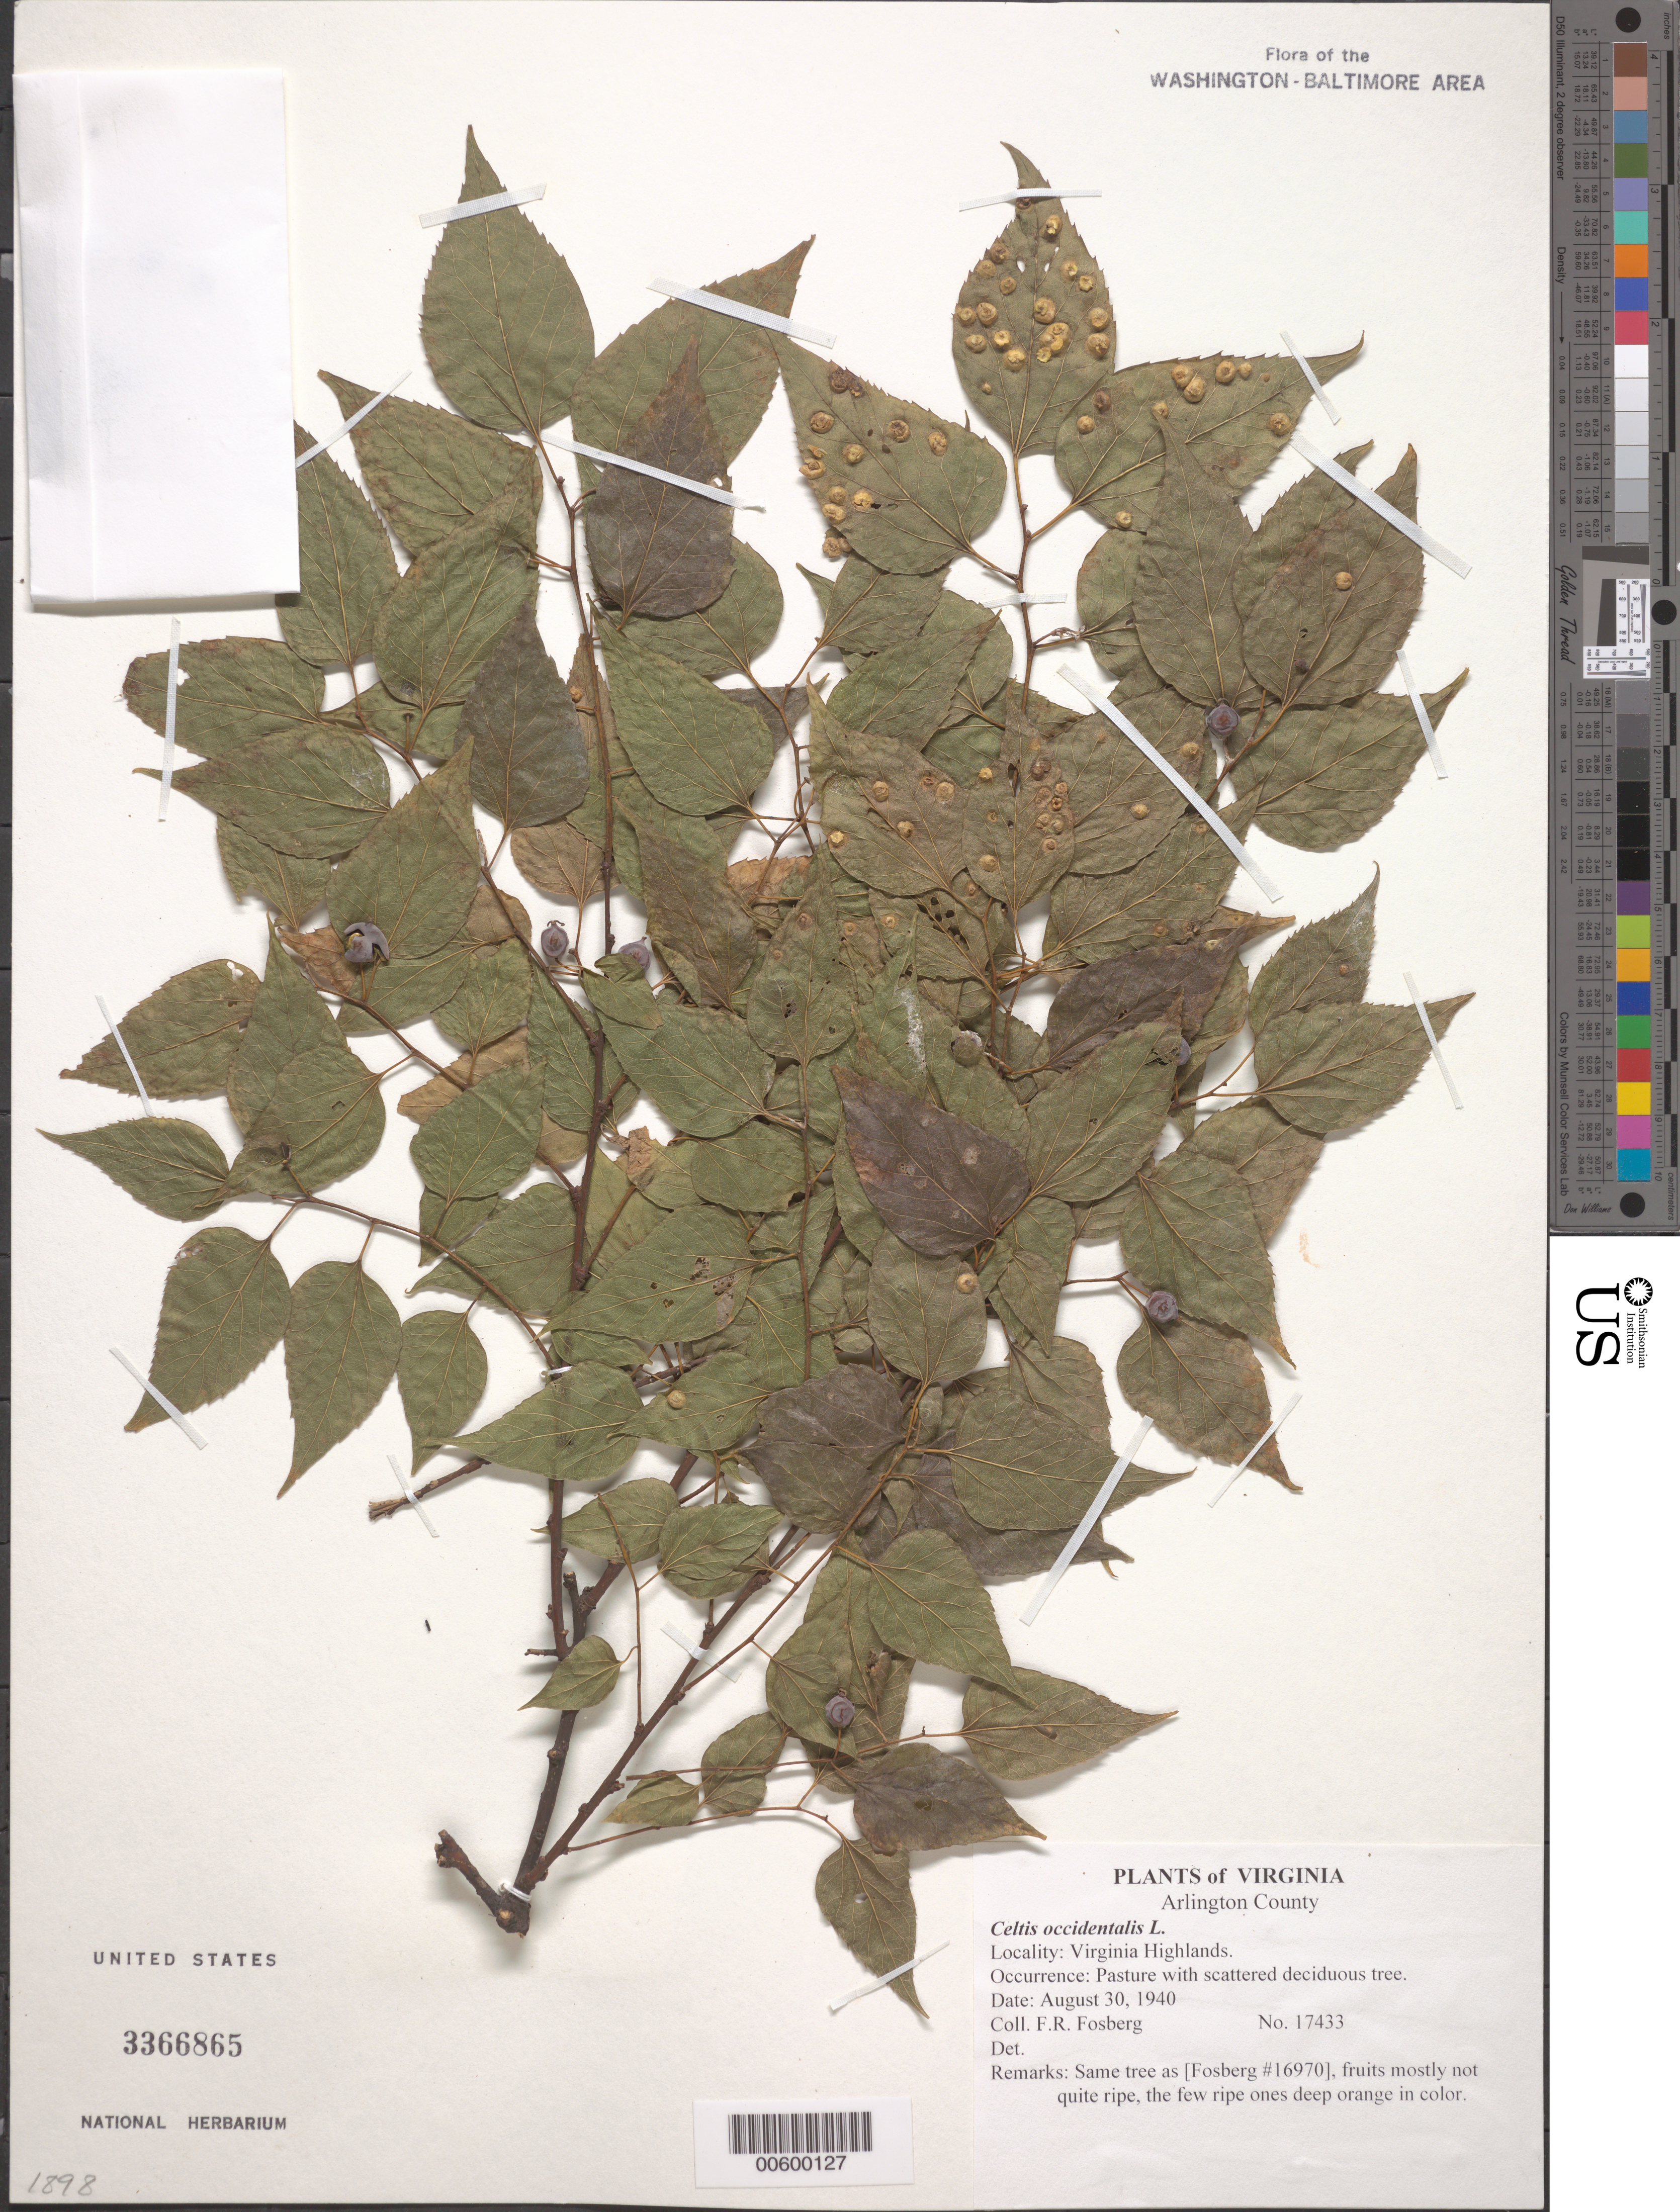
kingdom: Plantae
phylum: Tracheophyta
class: Magnoliopsida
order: Rosales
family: Cannabaceae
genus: Celtis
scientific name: Celtis occidentalis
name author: L.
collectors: F. R. Fosberg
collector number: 17433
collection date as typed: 30 Aug 1940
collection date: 1940-08-30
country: United States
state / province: Virginia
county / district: Arlington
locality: Virginia Highlands.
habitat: Pasture with scattered deciduous tree.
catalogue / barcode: US 3366865